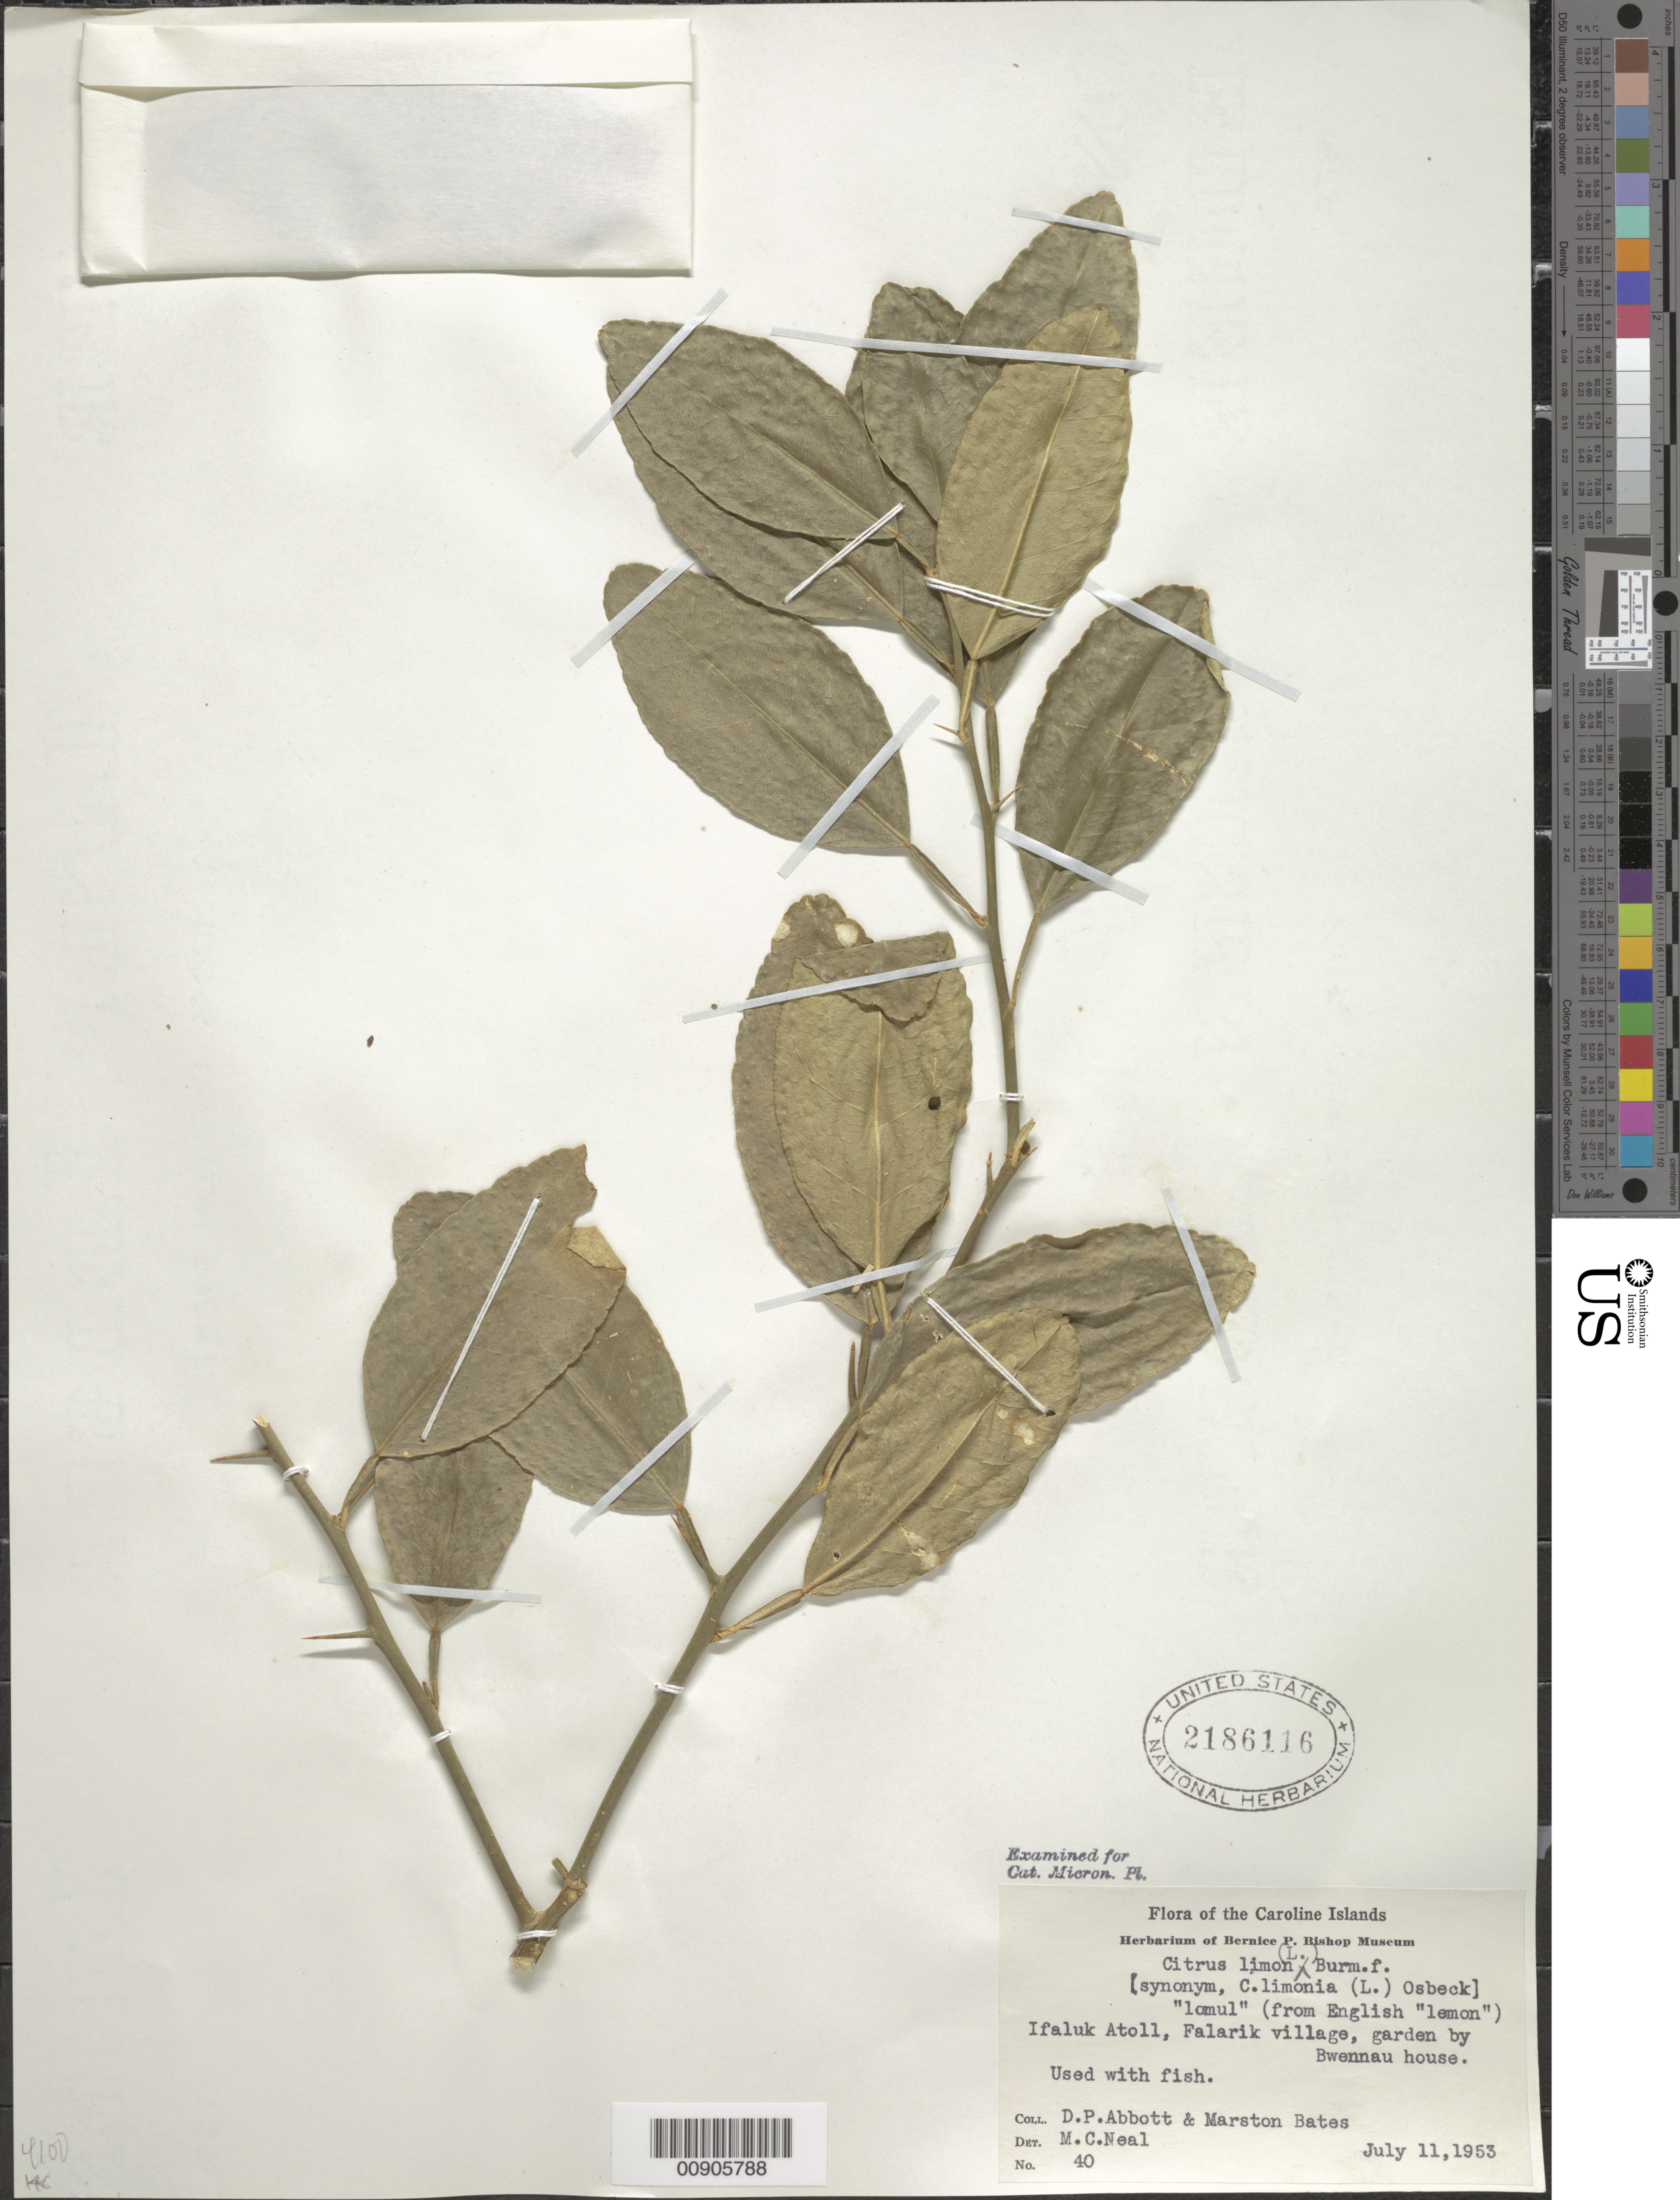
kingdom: Plantae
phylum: Tracheophyta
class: Magnoliopsida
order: Sapindales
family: Rutaceae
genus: Citrus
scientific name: Citrus x limon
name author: (L.) Osbeck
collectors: D. P. Abbott & M. Bates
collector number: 40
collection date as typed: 11 Jul 1953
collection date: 1953-07-11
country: Micronesia, Federated States of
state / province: Yap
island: Ifalik (Ifaluk) Atoll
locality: Falarik village, garden by Bwennau house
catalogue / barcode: US 2186116